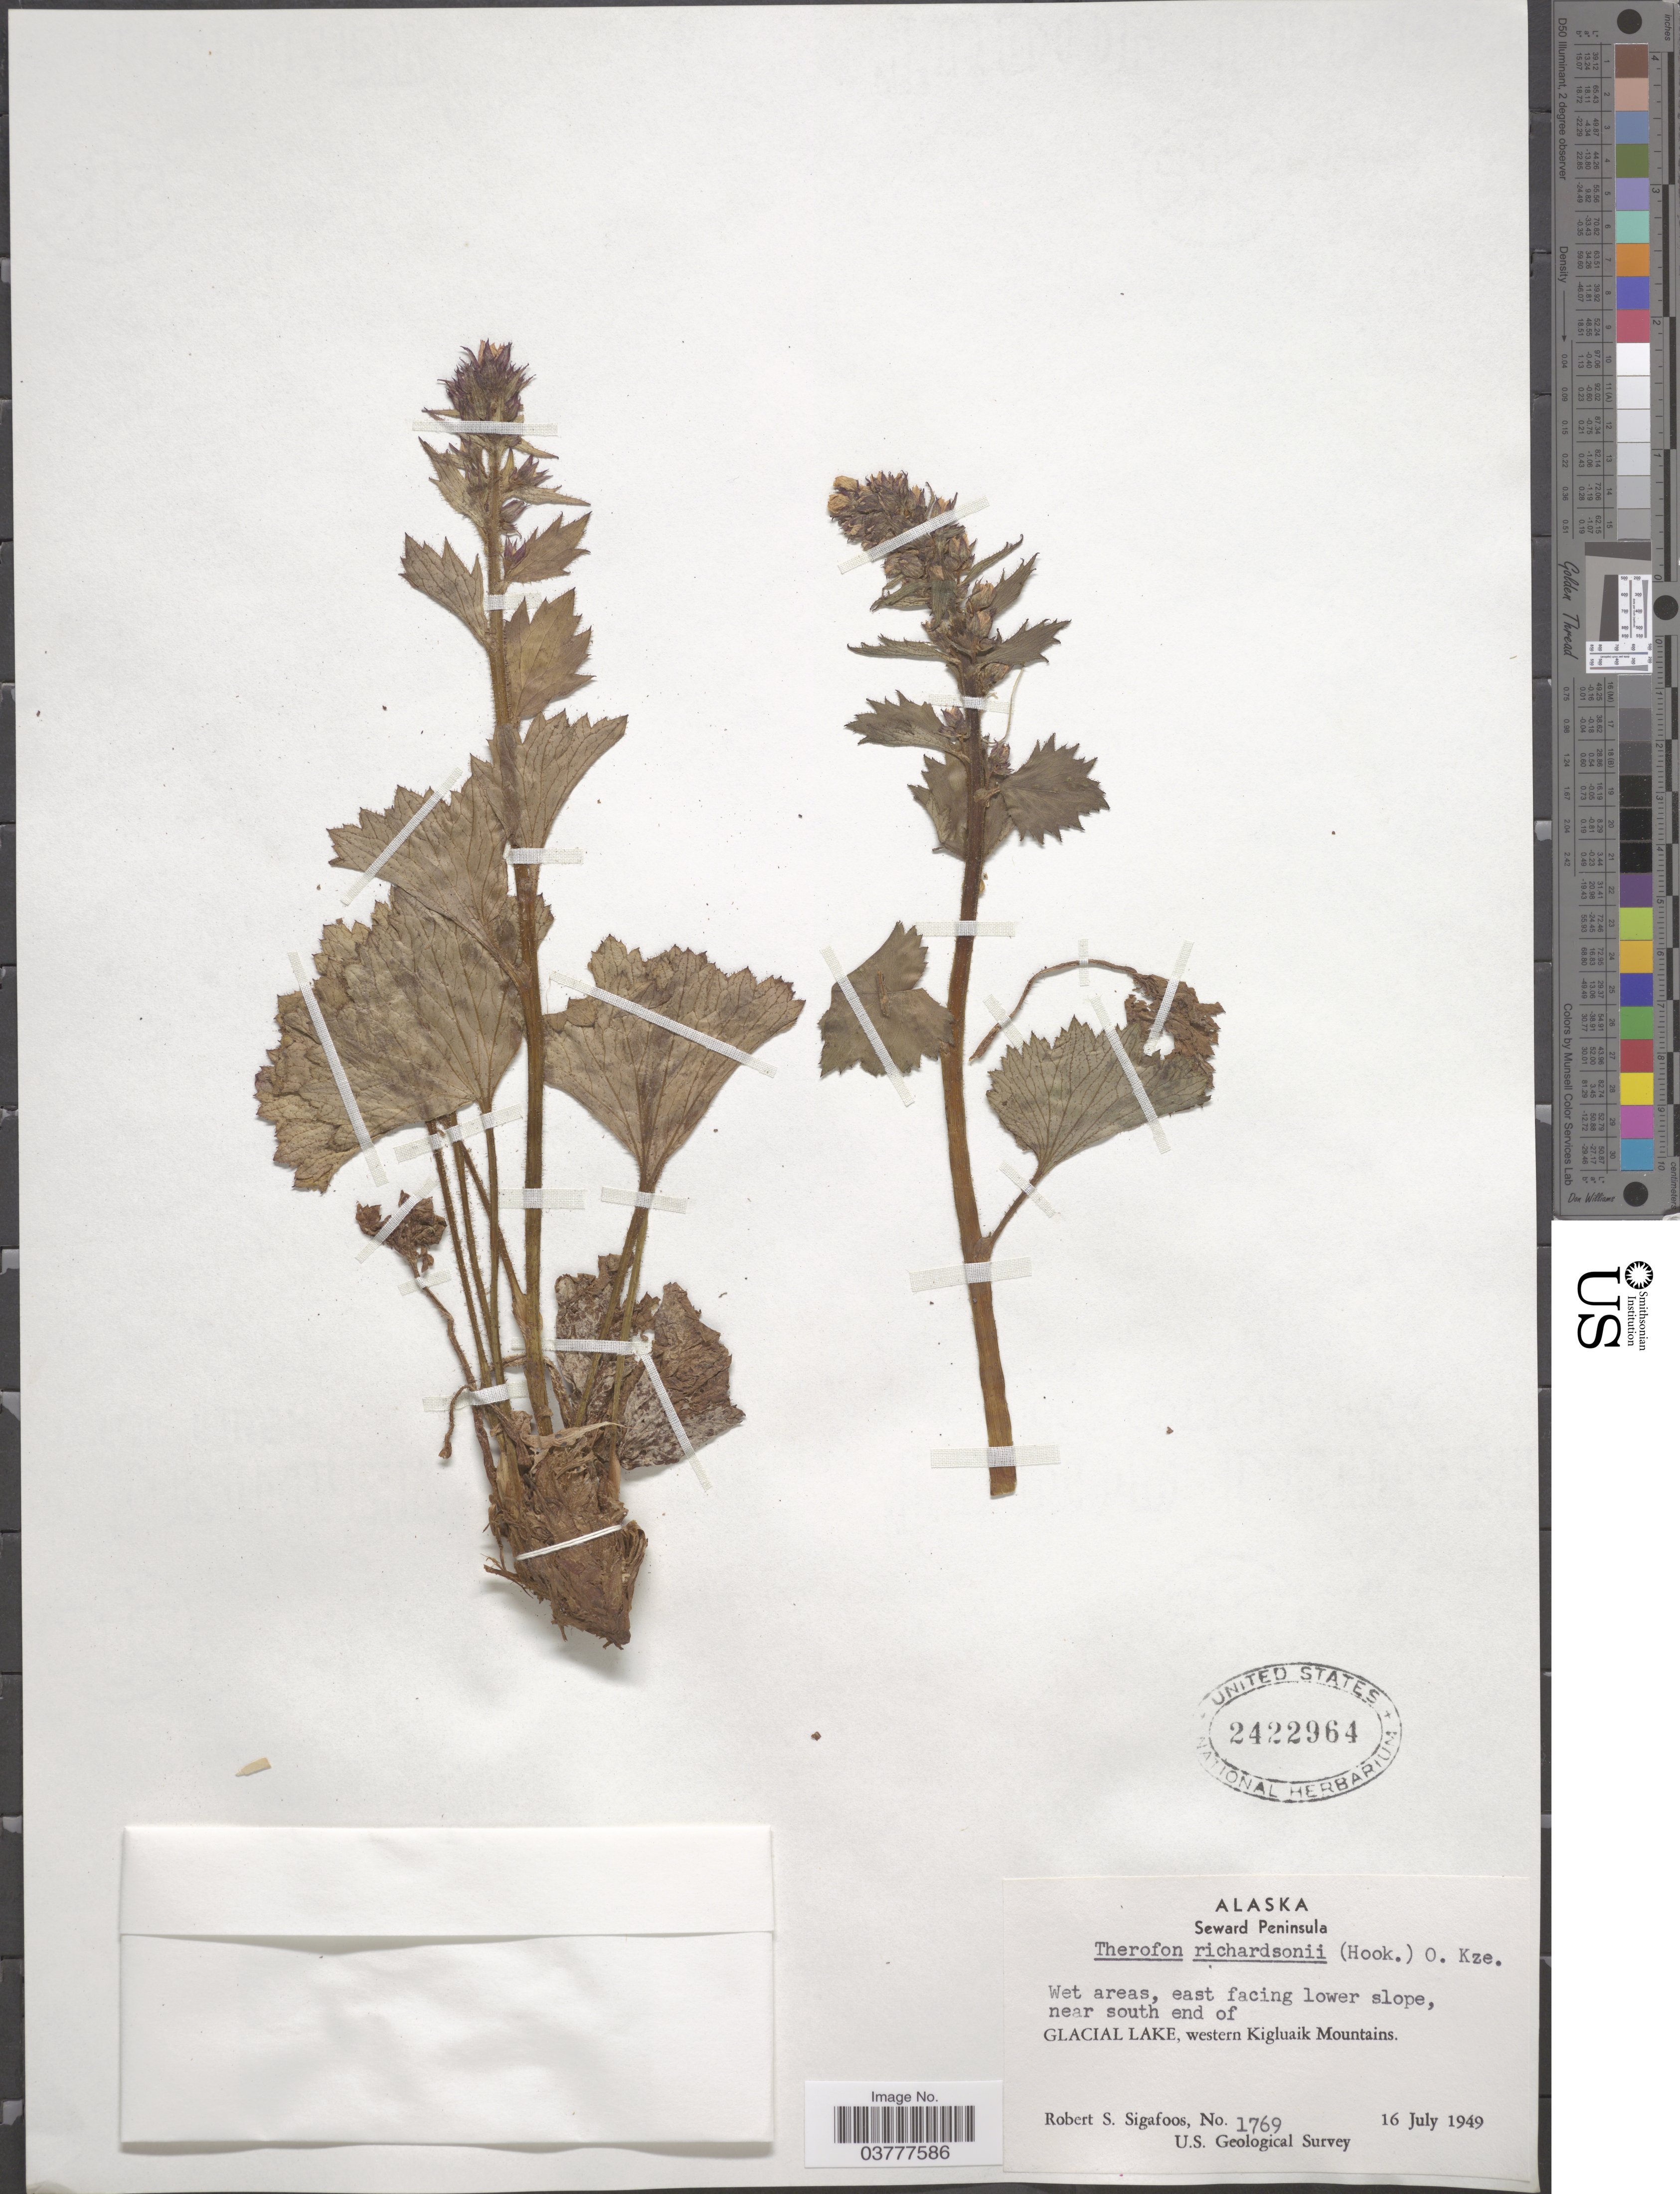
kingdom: Plantae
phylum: Tracheophyta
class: Magnoliopsida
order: Saxifragales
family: Saxifragaceae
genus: Boykinia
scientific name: Boykinia richardsonii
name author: (Hook.) A. Gray ex B.D. Jacks.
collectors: R. Sigafoos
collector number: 1769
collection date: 1949-07-16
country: United States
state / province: Alaska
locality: Seward Peninsula. Wet areas, east facing lower slope, near south end of Glacial Lake, western Kigluaik Mountains.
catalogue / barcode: US 2422964